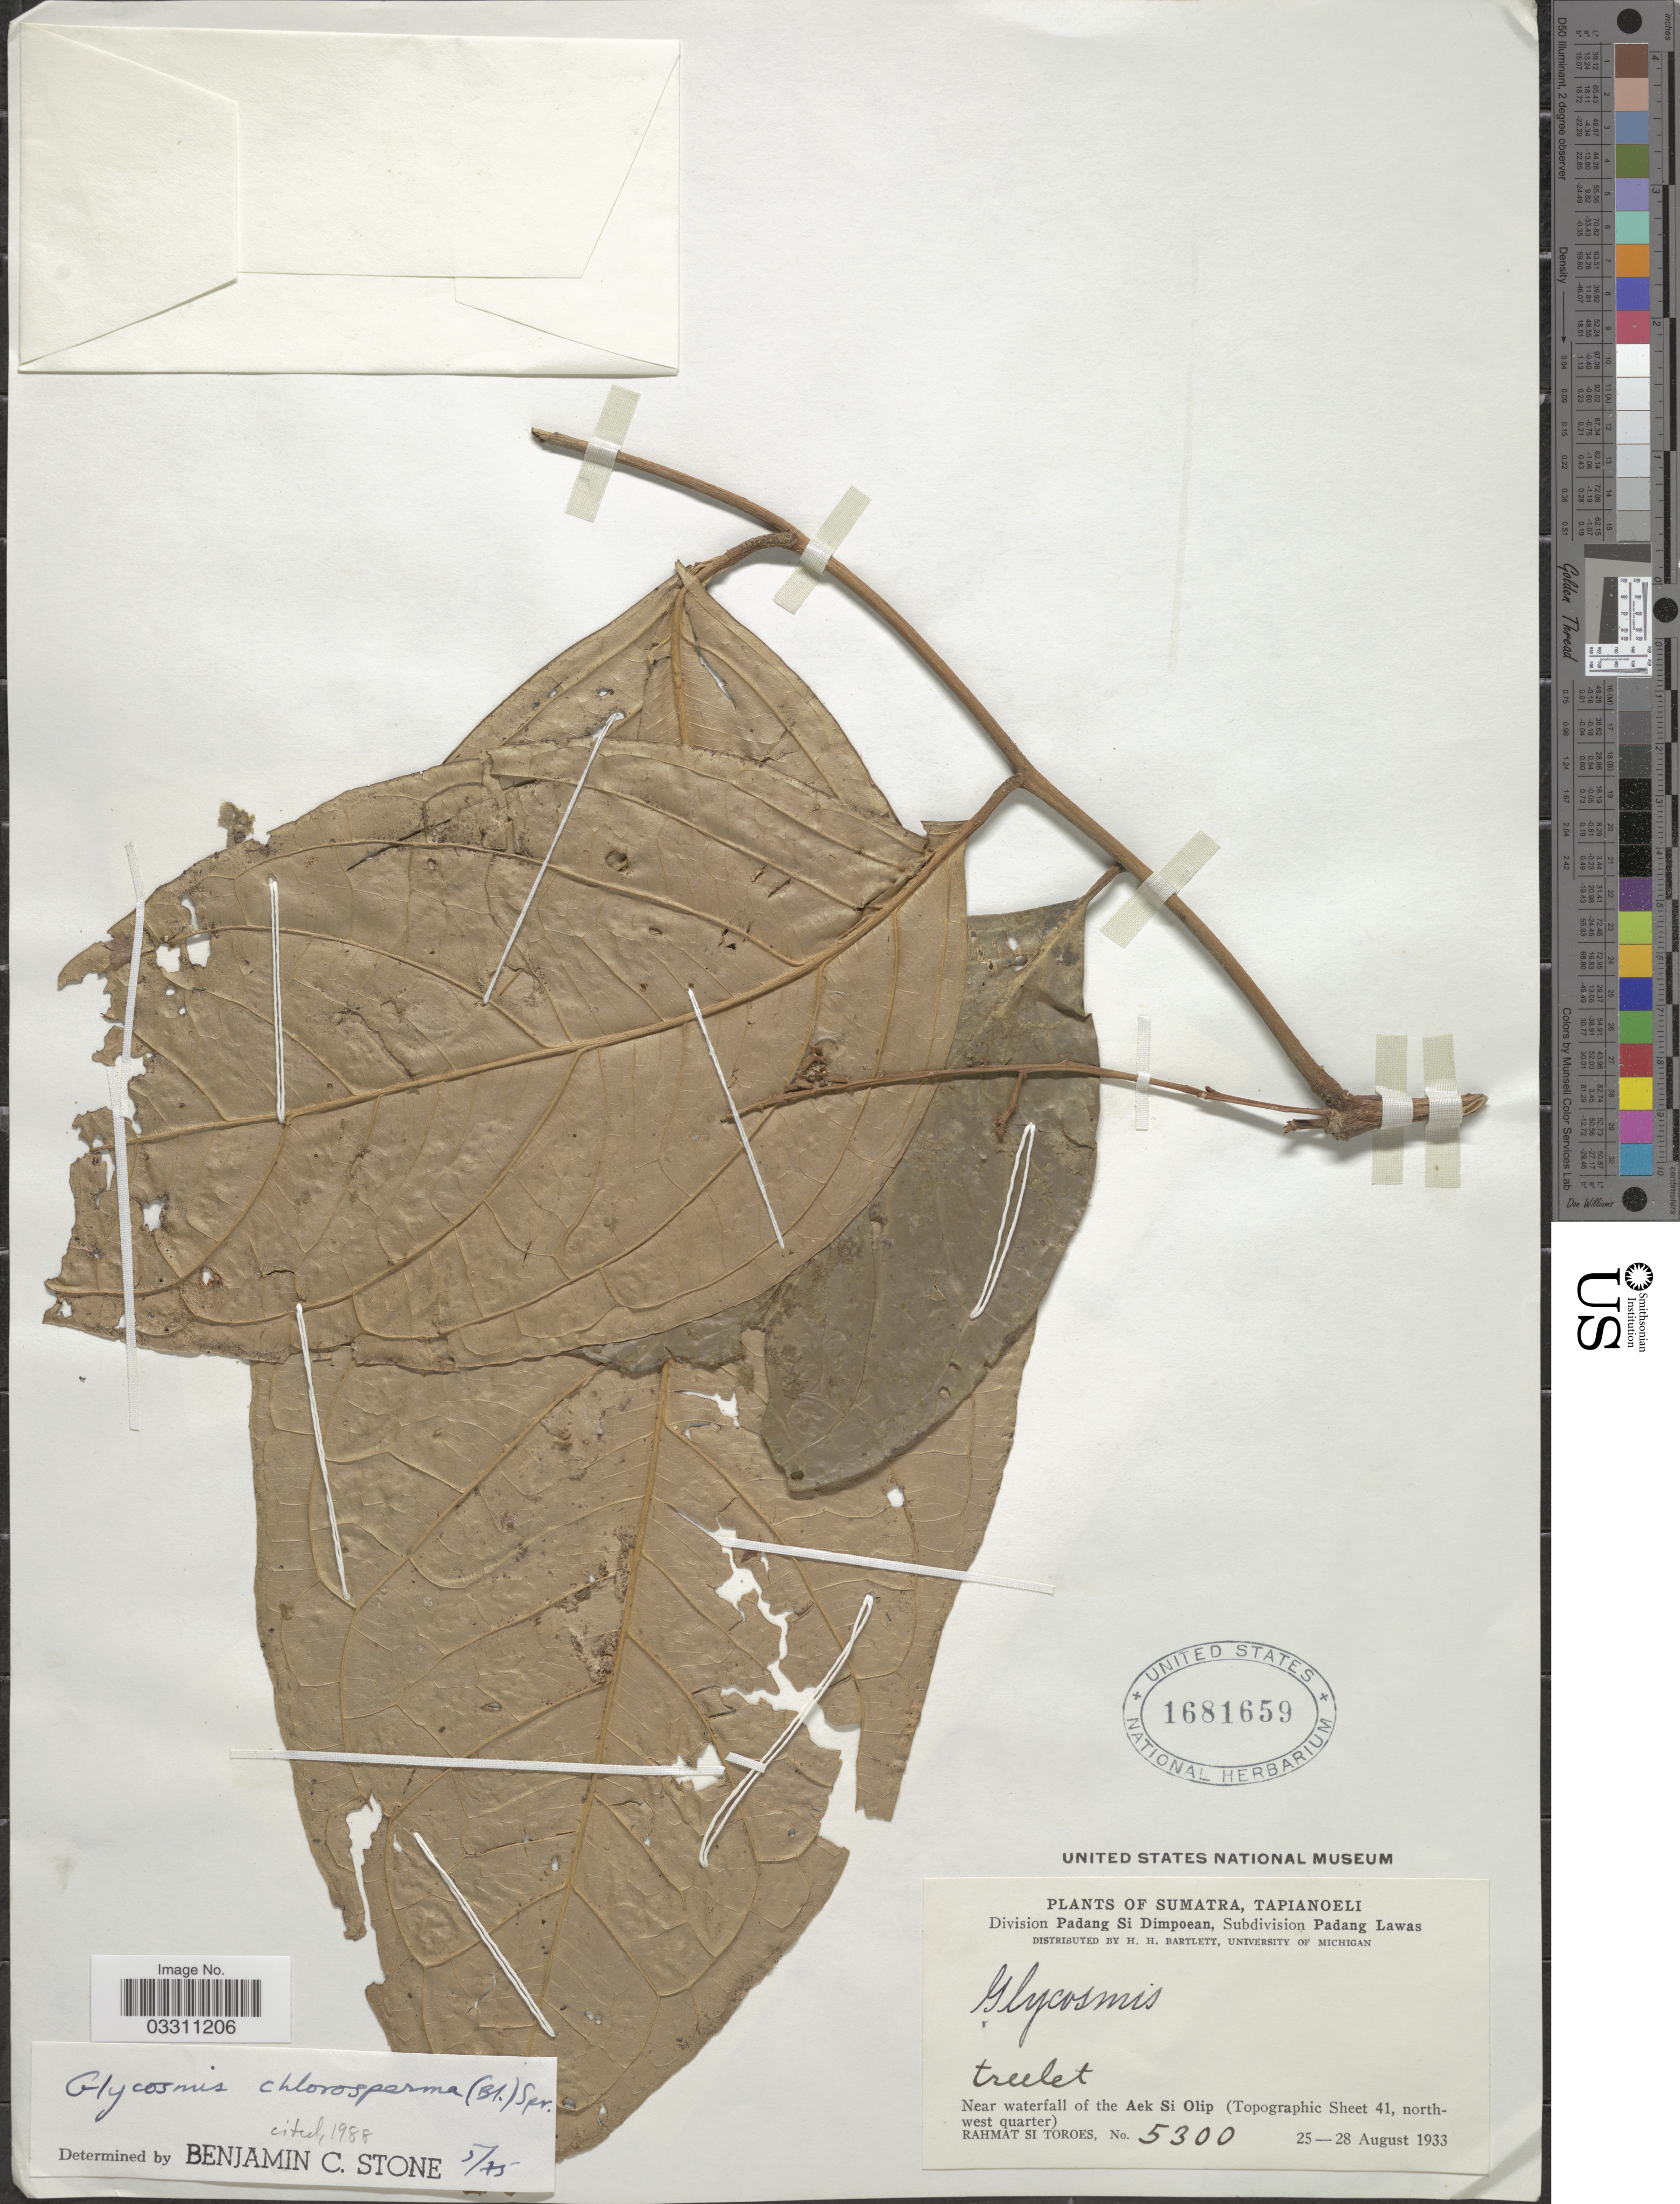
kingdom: Plantae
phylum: Tracheophyta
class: Magnoliopsida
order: Sapindales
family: Rutaceae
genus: Glycosmis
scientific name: Glycosmis chlorosperma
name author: Spreng.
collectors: Rahmat Si Boeea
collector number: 5300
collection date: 1933-08-25/1933-08-28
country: Indonesia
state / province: Sumatra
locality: Tapianoeli. Division Padang Dimpoean, Subdivision Padang Lawas. [unsure placement] Near waterfall of the Aek Si Olip (Topgraphic Sheet 41, northwest quarter).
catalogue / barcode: US 1681659